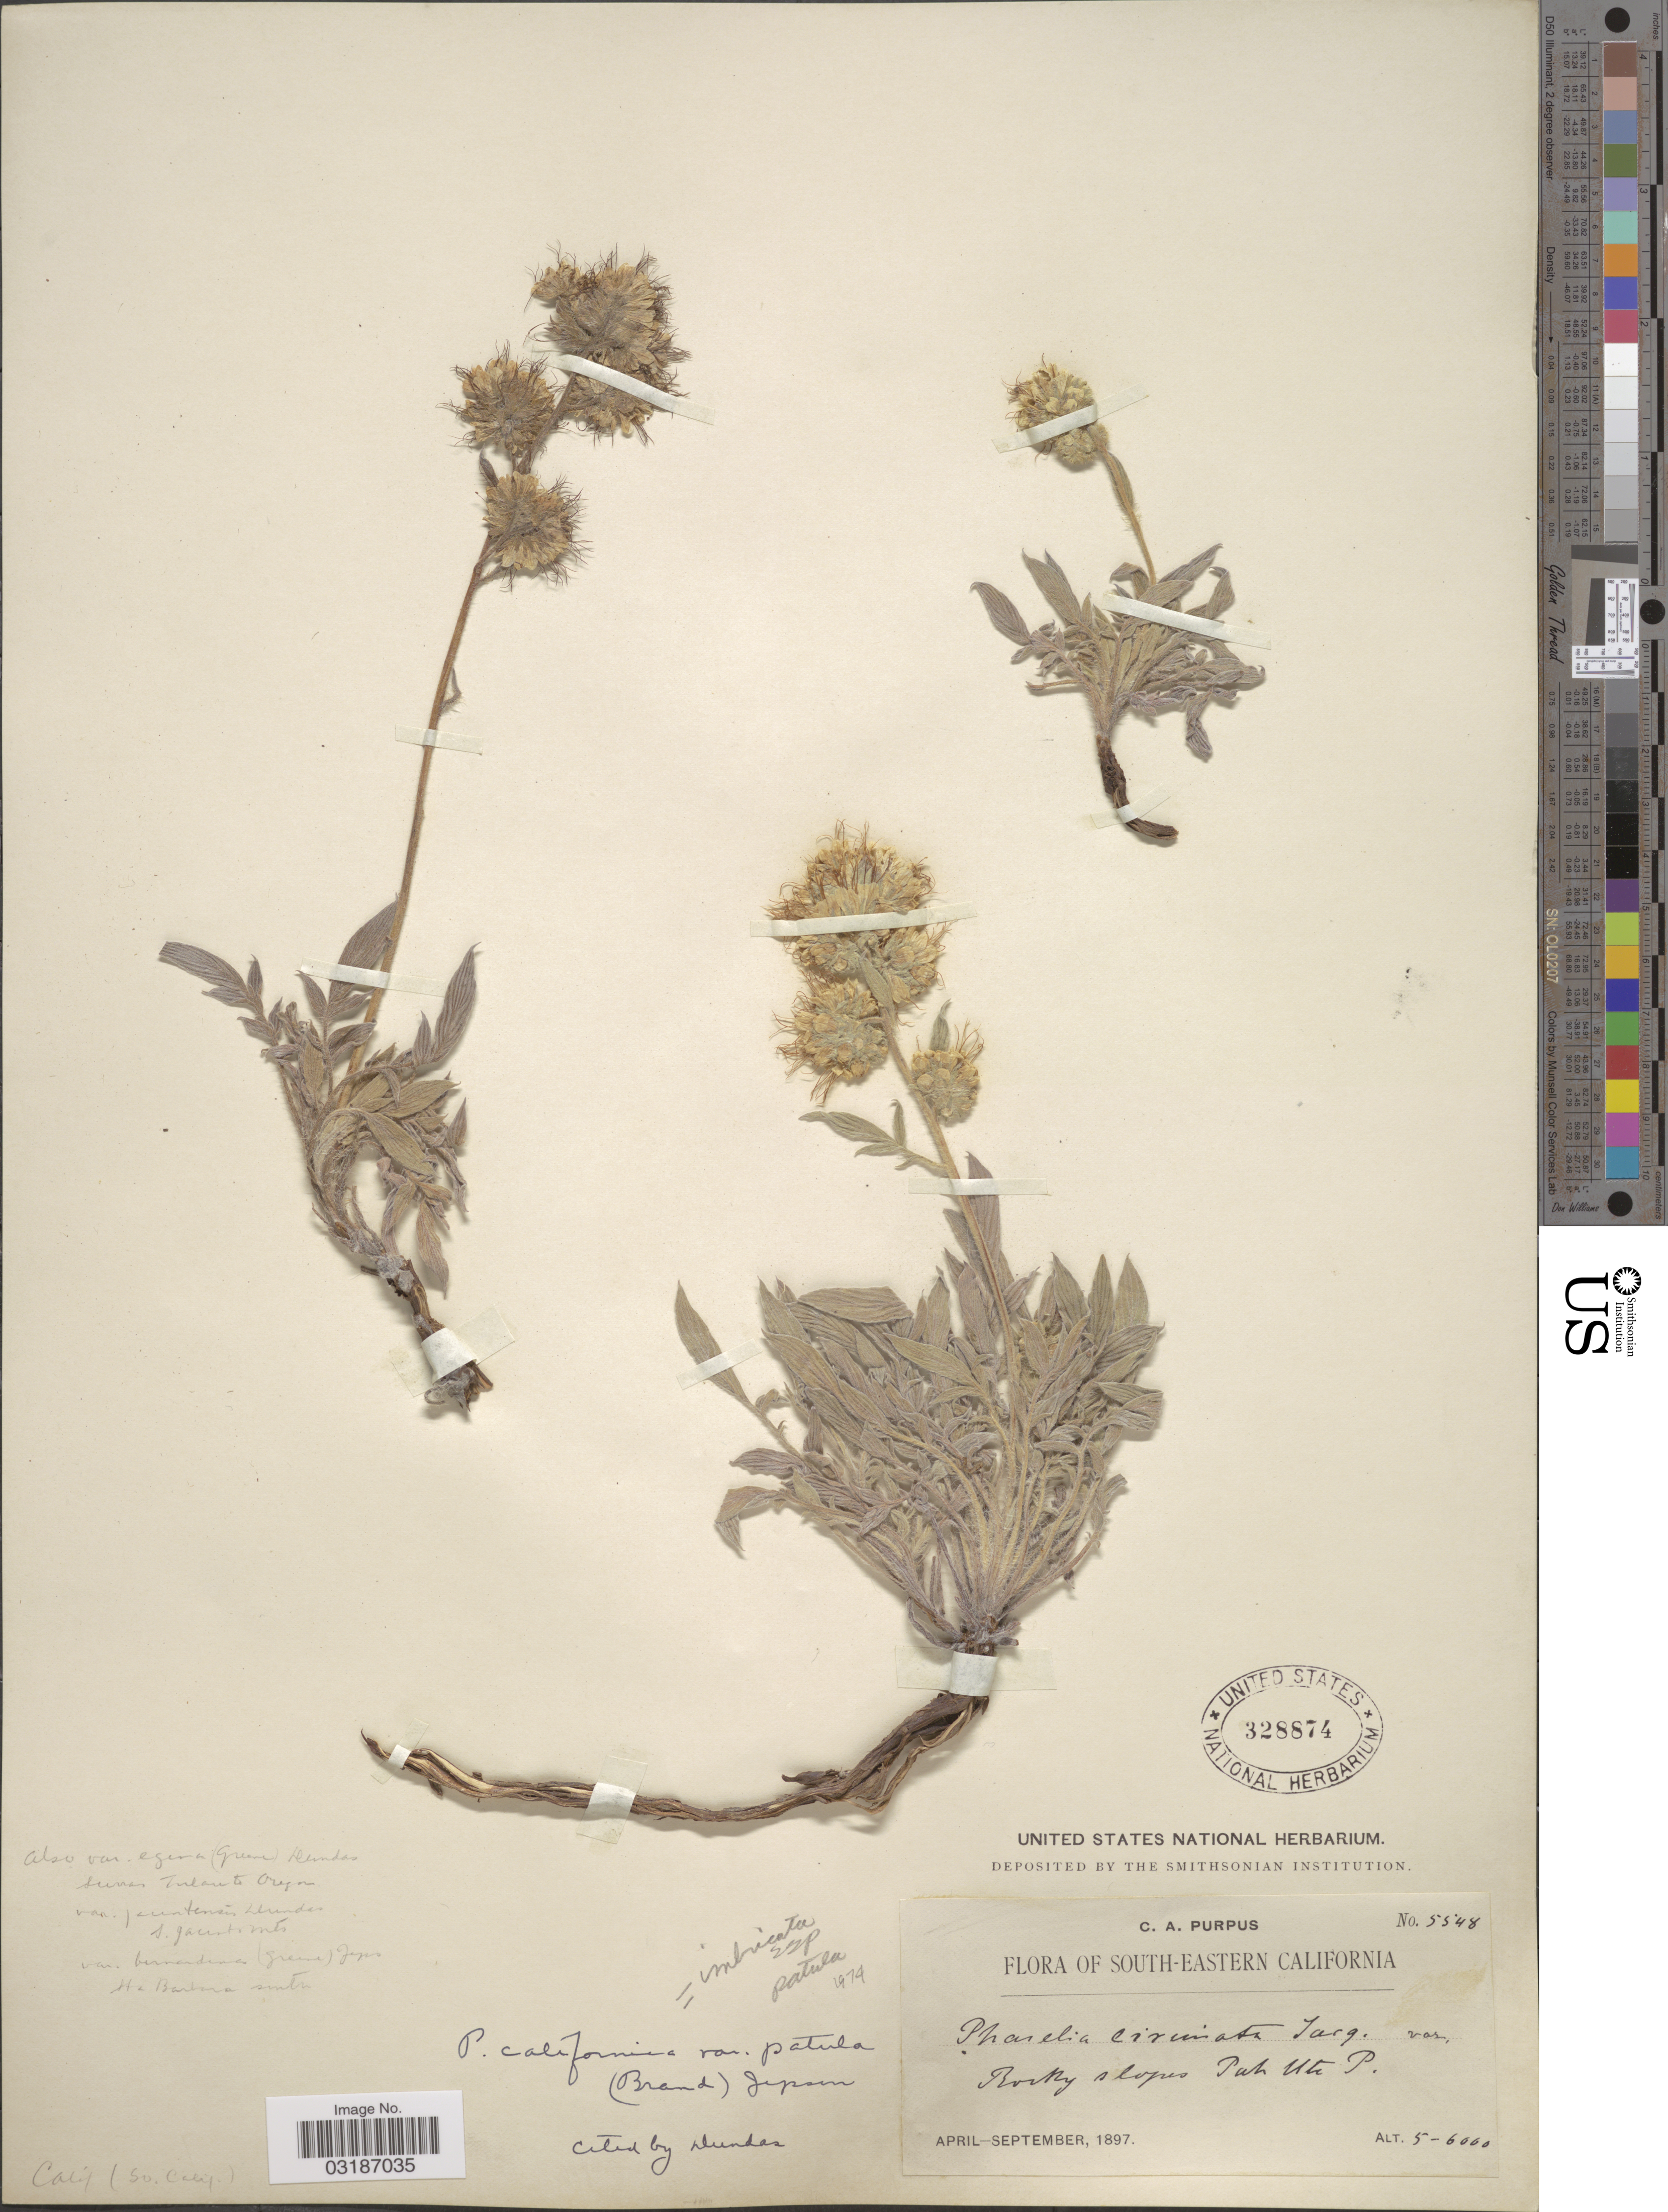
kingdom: Plantae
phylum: Tracheophyta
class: Magnoliopsida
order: Boraginales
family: Hydrophyllaceae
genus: Phacelia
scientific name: Phacelia imbricata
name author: Greene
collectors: C. A. Purpus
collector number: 5548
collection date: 1897-04/1897-09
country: United States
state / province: California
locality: South-Eastern California. Rocky slopes Pah Ute P.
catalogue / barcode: US 328874